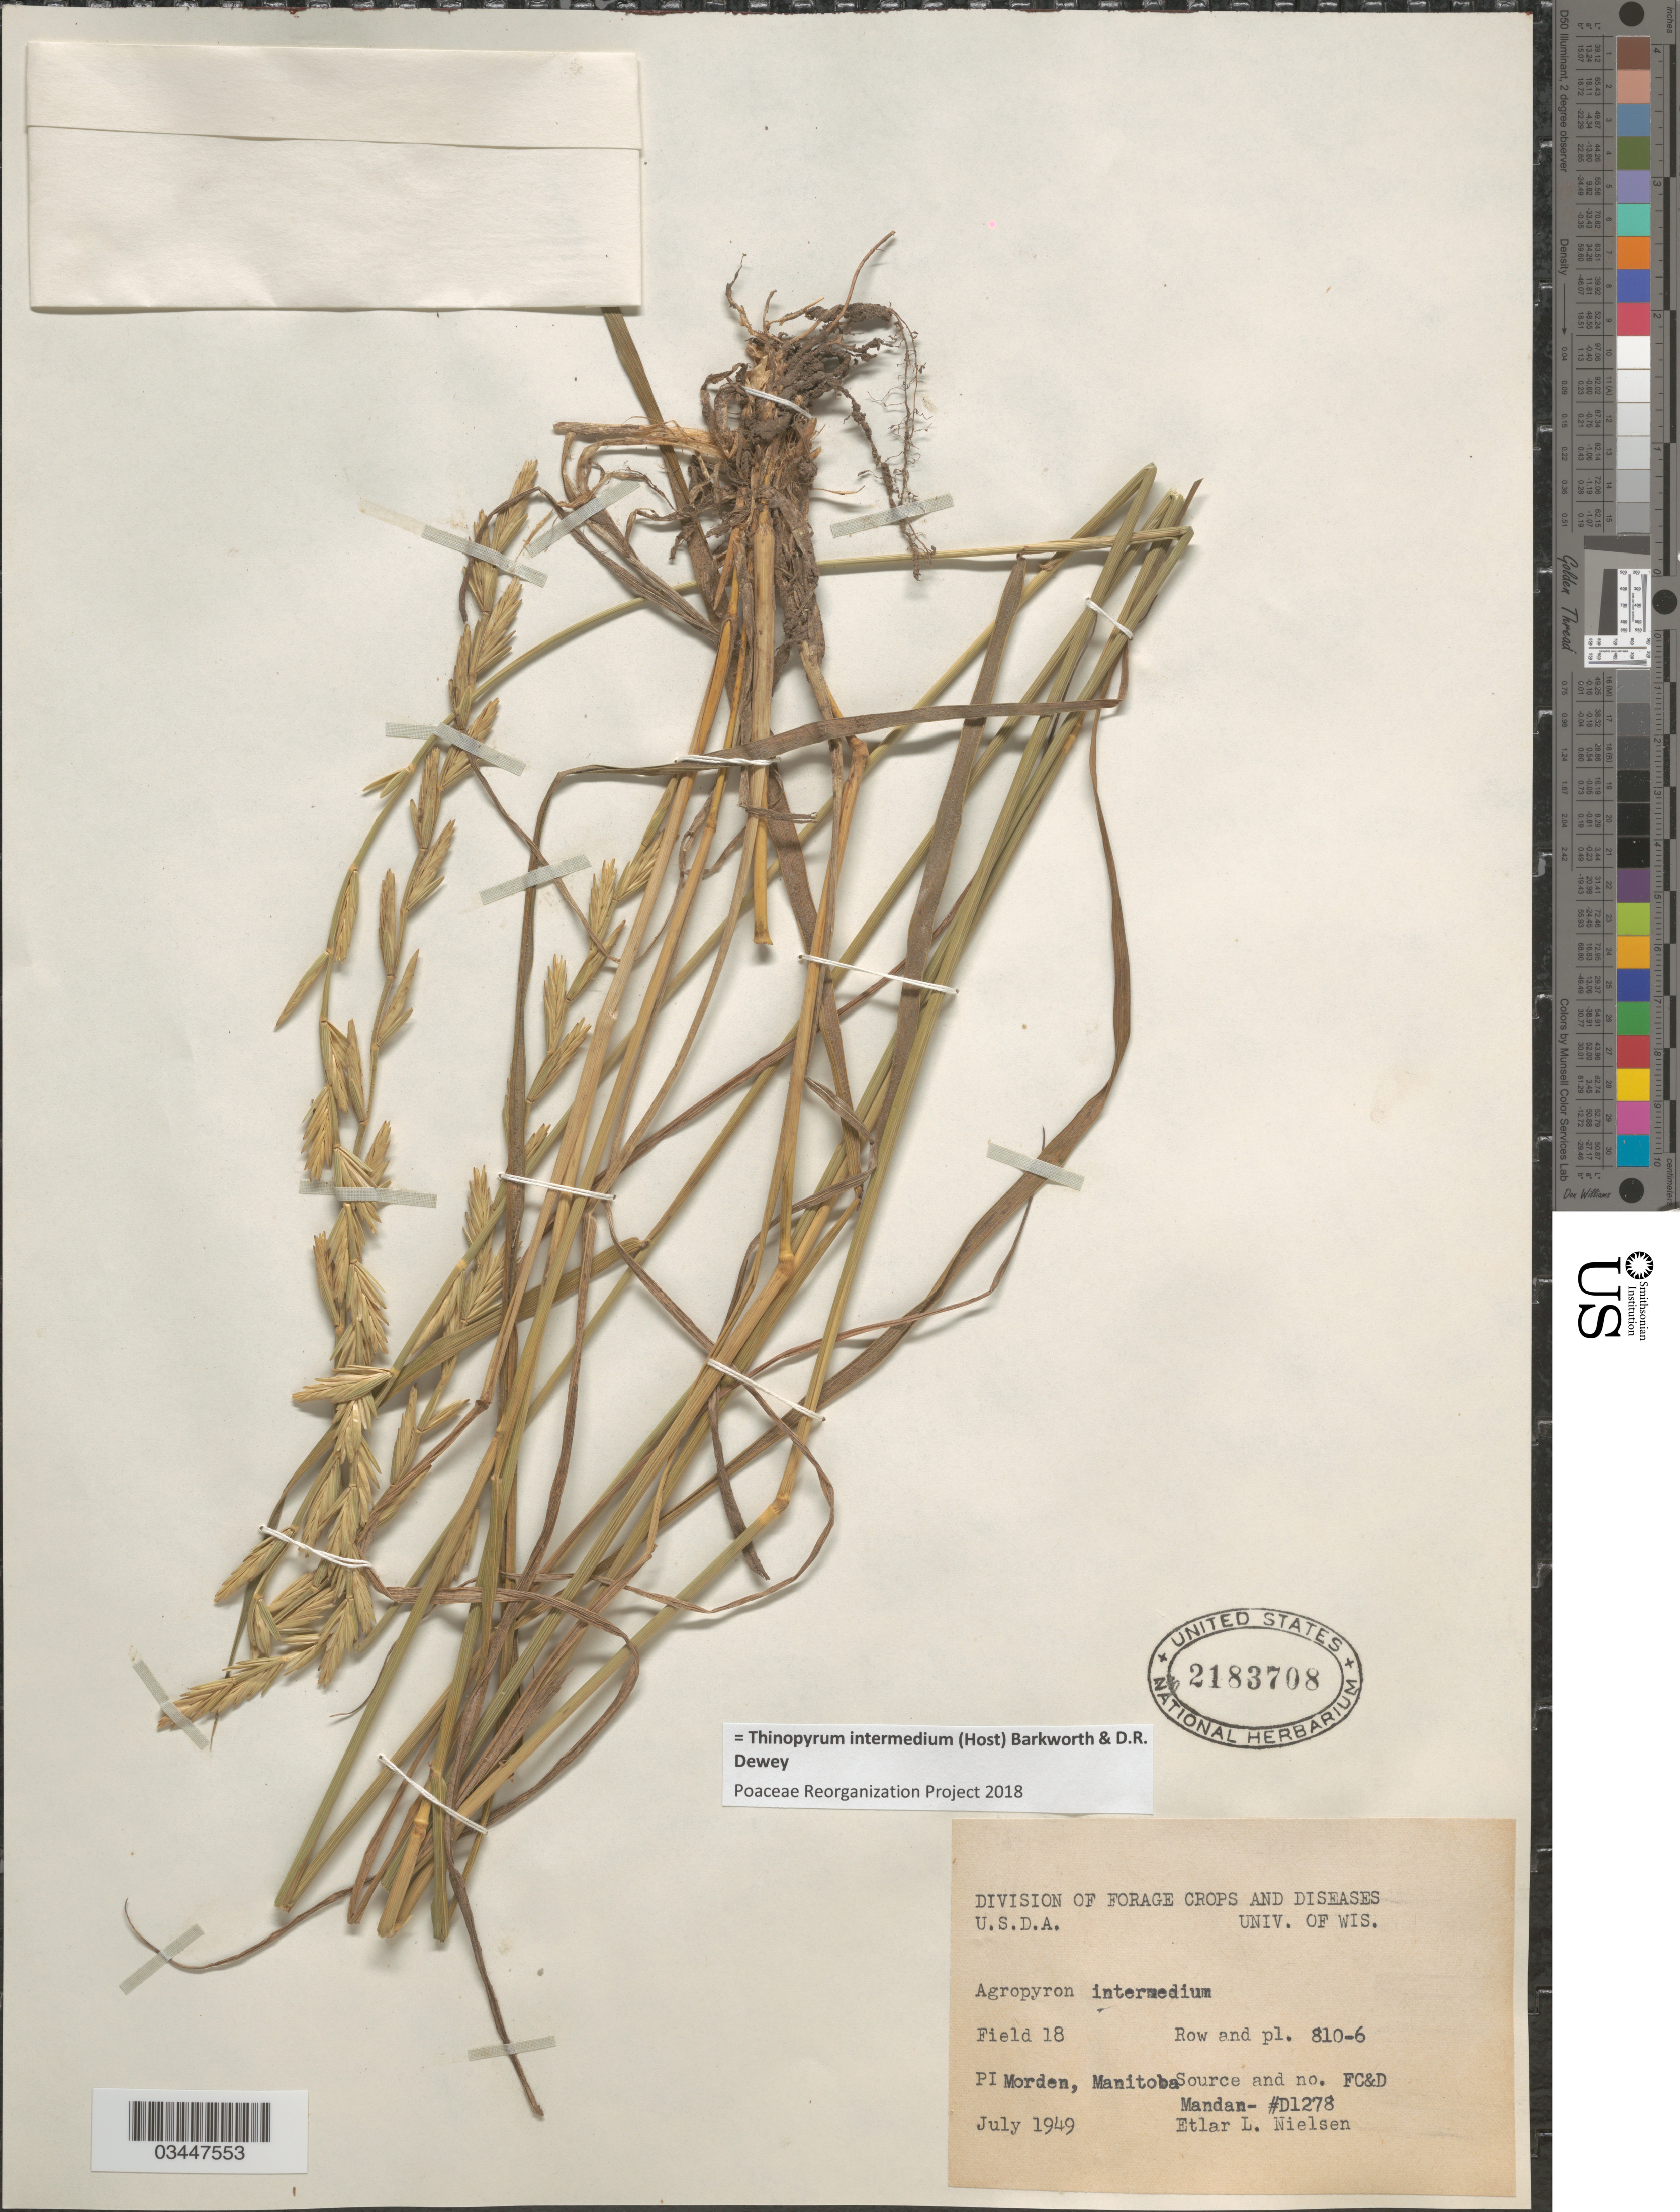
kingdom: Plantae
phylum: Tracheophyta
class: Liliopsida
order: Poales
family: Poaceae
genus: Thinopyrum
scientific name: Thinopyrum intermedium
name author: (Host) Barkworth & Dewey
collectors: E. L. Nielsen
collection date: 1949-07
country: Canada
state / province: Manitoba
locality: Field 18. Row and pl. 810-6. Morden.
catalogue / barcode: US 2183708